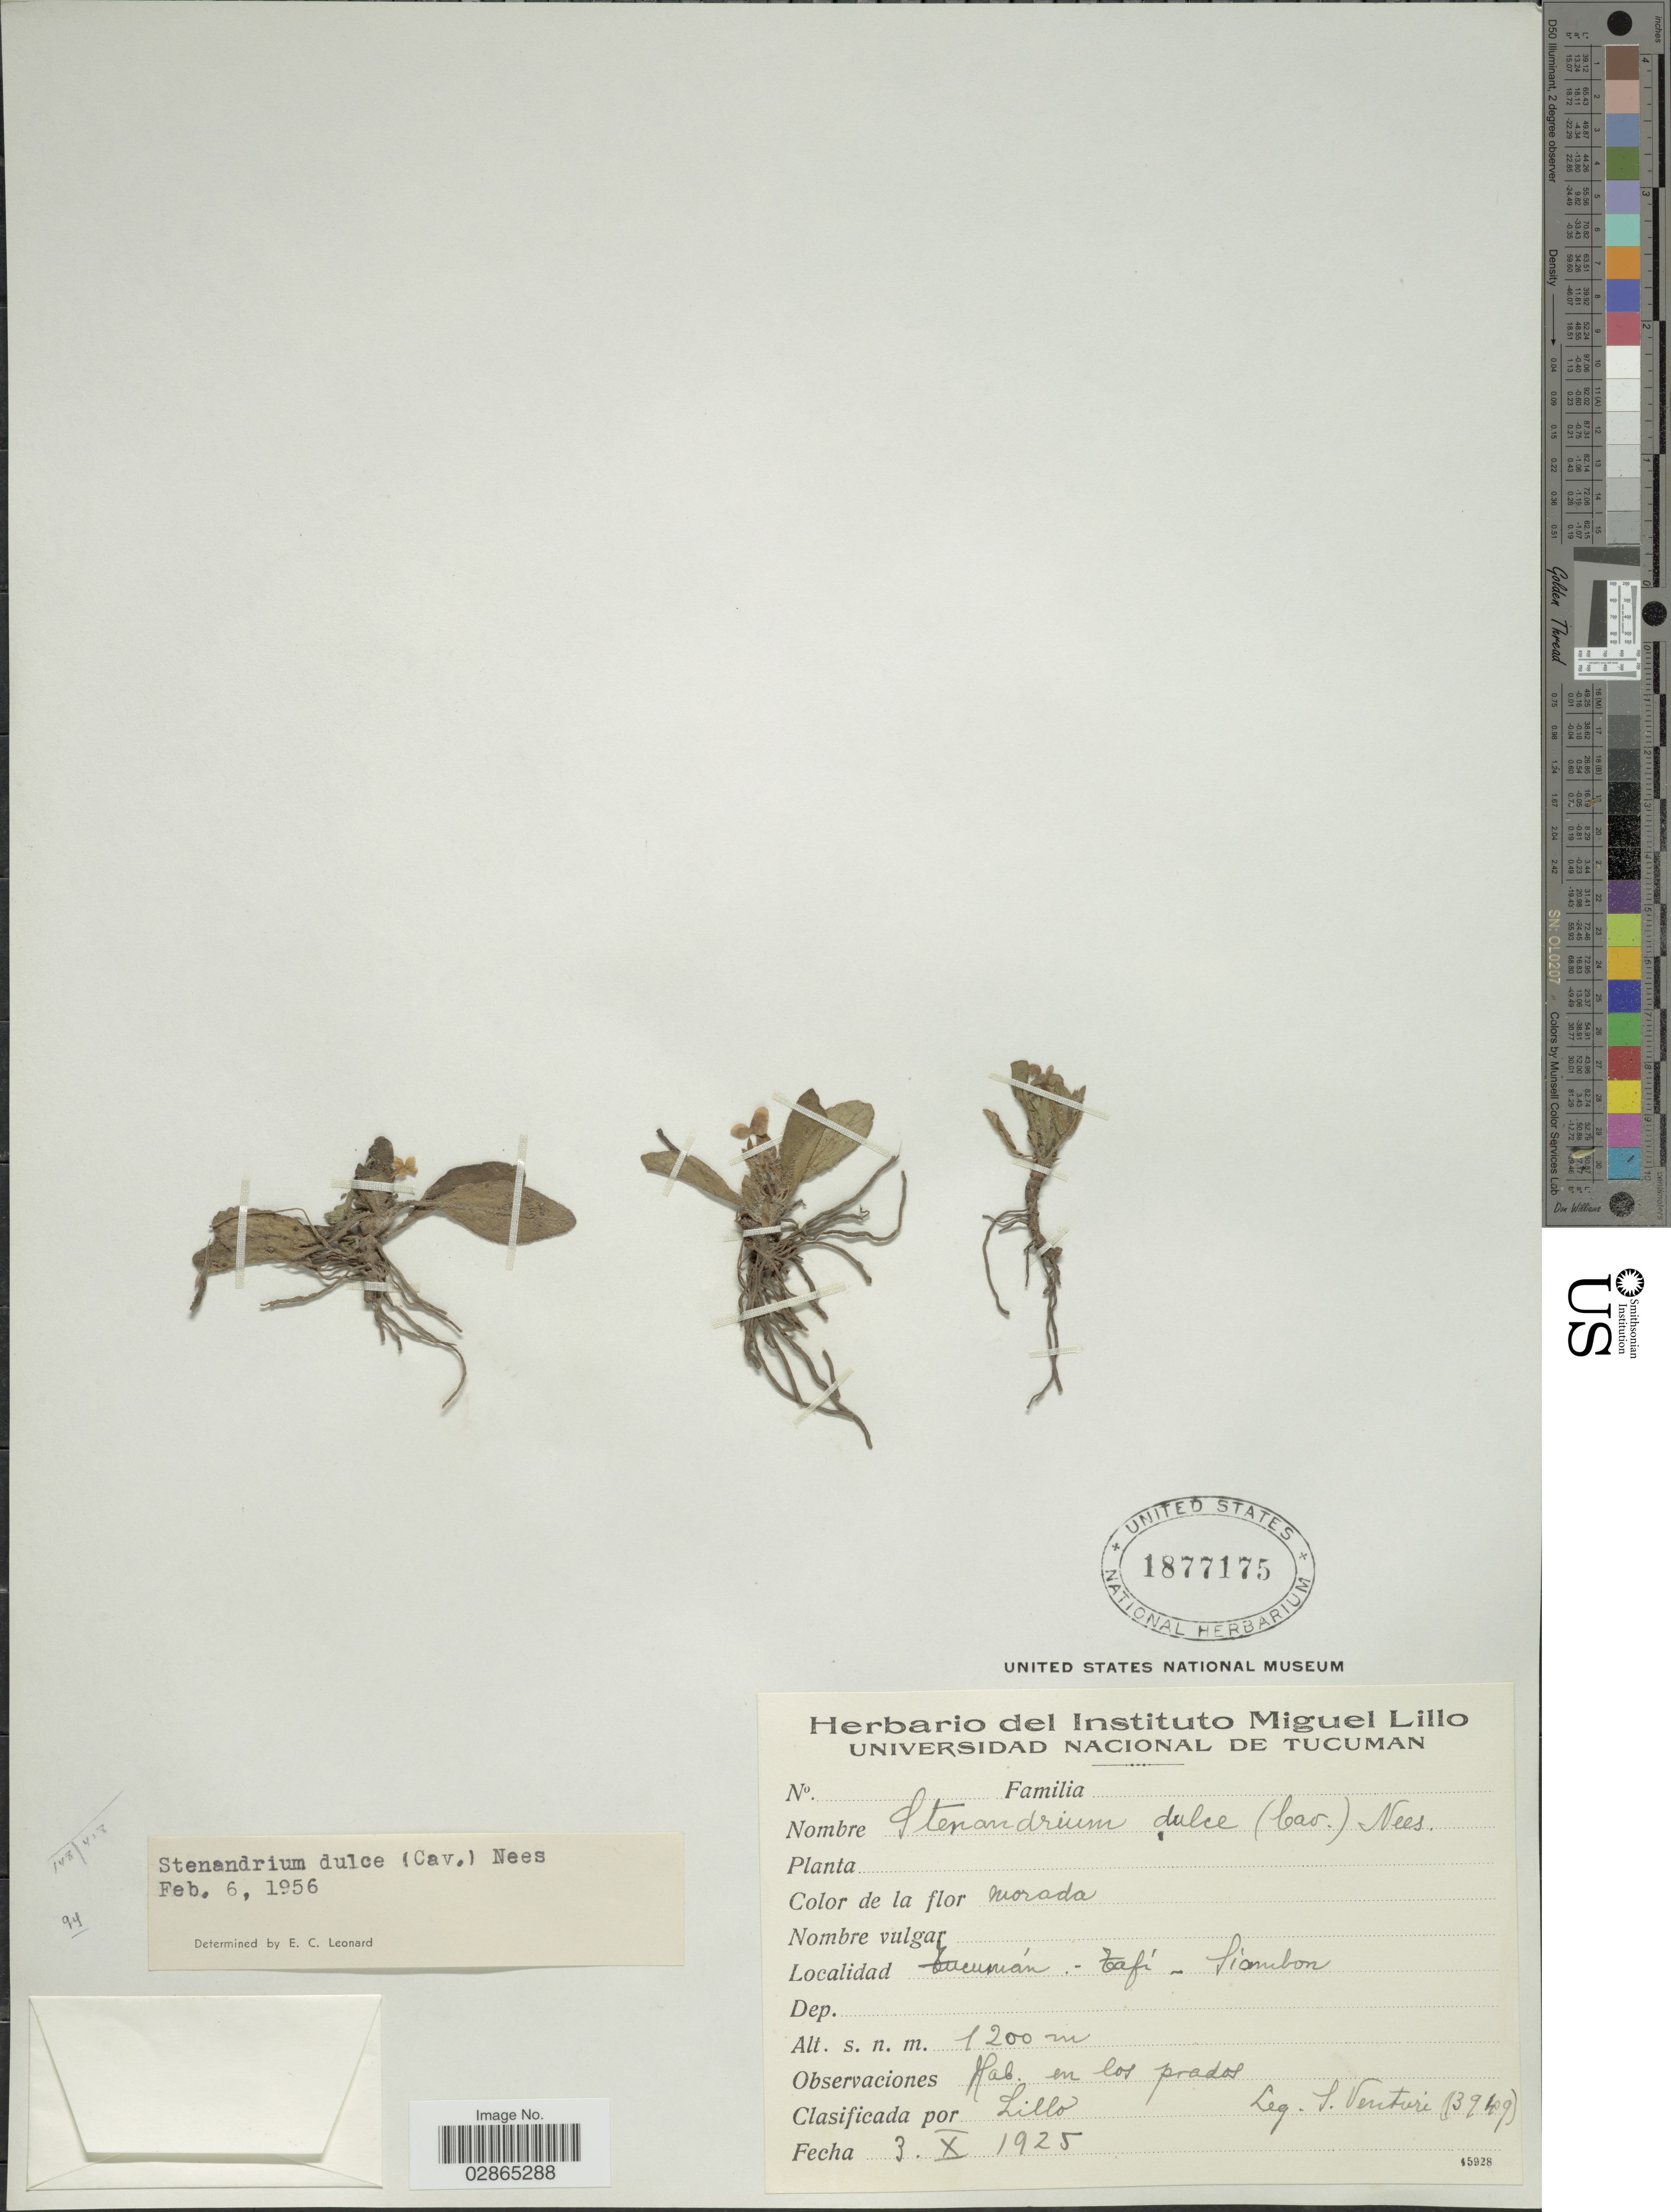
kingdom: Plantae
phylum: Tracheophyta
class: Magnoliopsida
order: Lamiales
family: Acanthaceae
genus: Stenandrium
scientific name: Stenandrium dulce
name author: (Cav.) Nees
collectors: S. Venturi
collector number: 39409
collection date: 1925-10-03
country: Argentina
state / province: Tucuman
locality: Tafí - Siambon.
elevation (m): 1200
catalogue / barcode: US 1877175